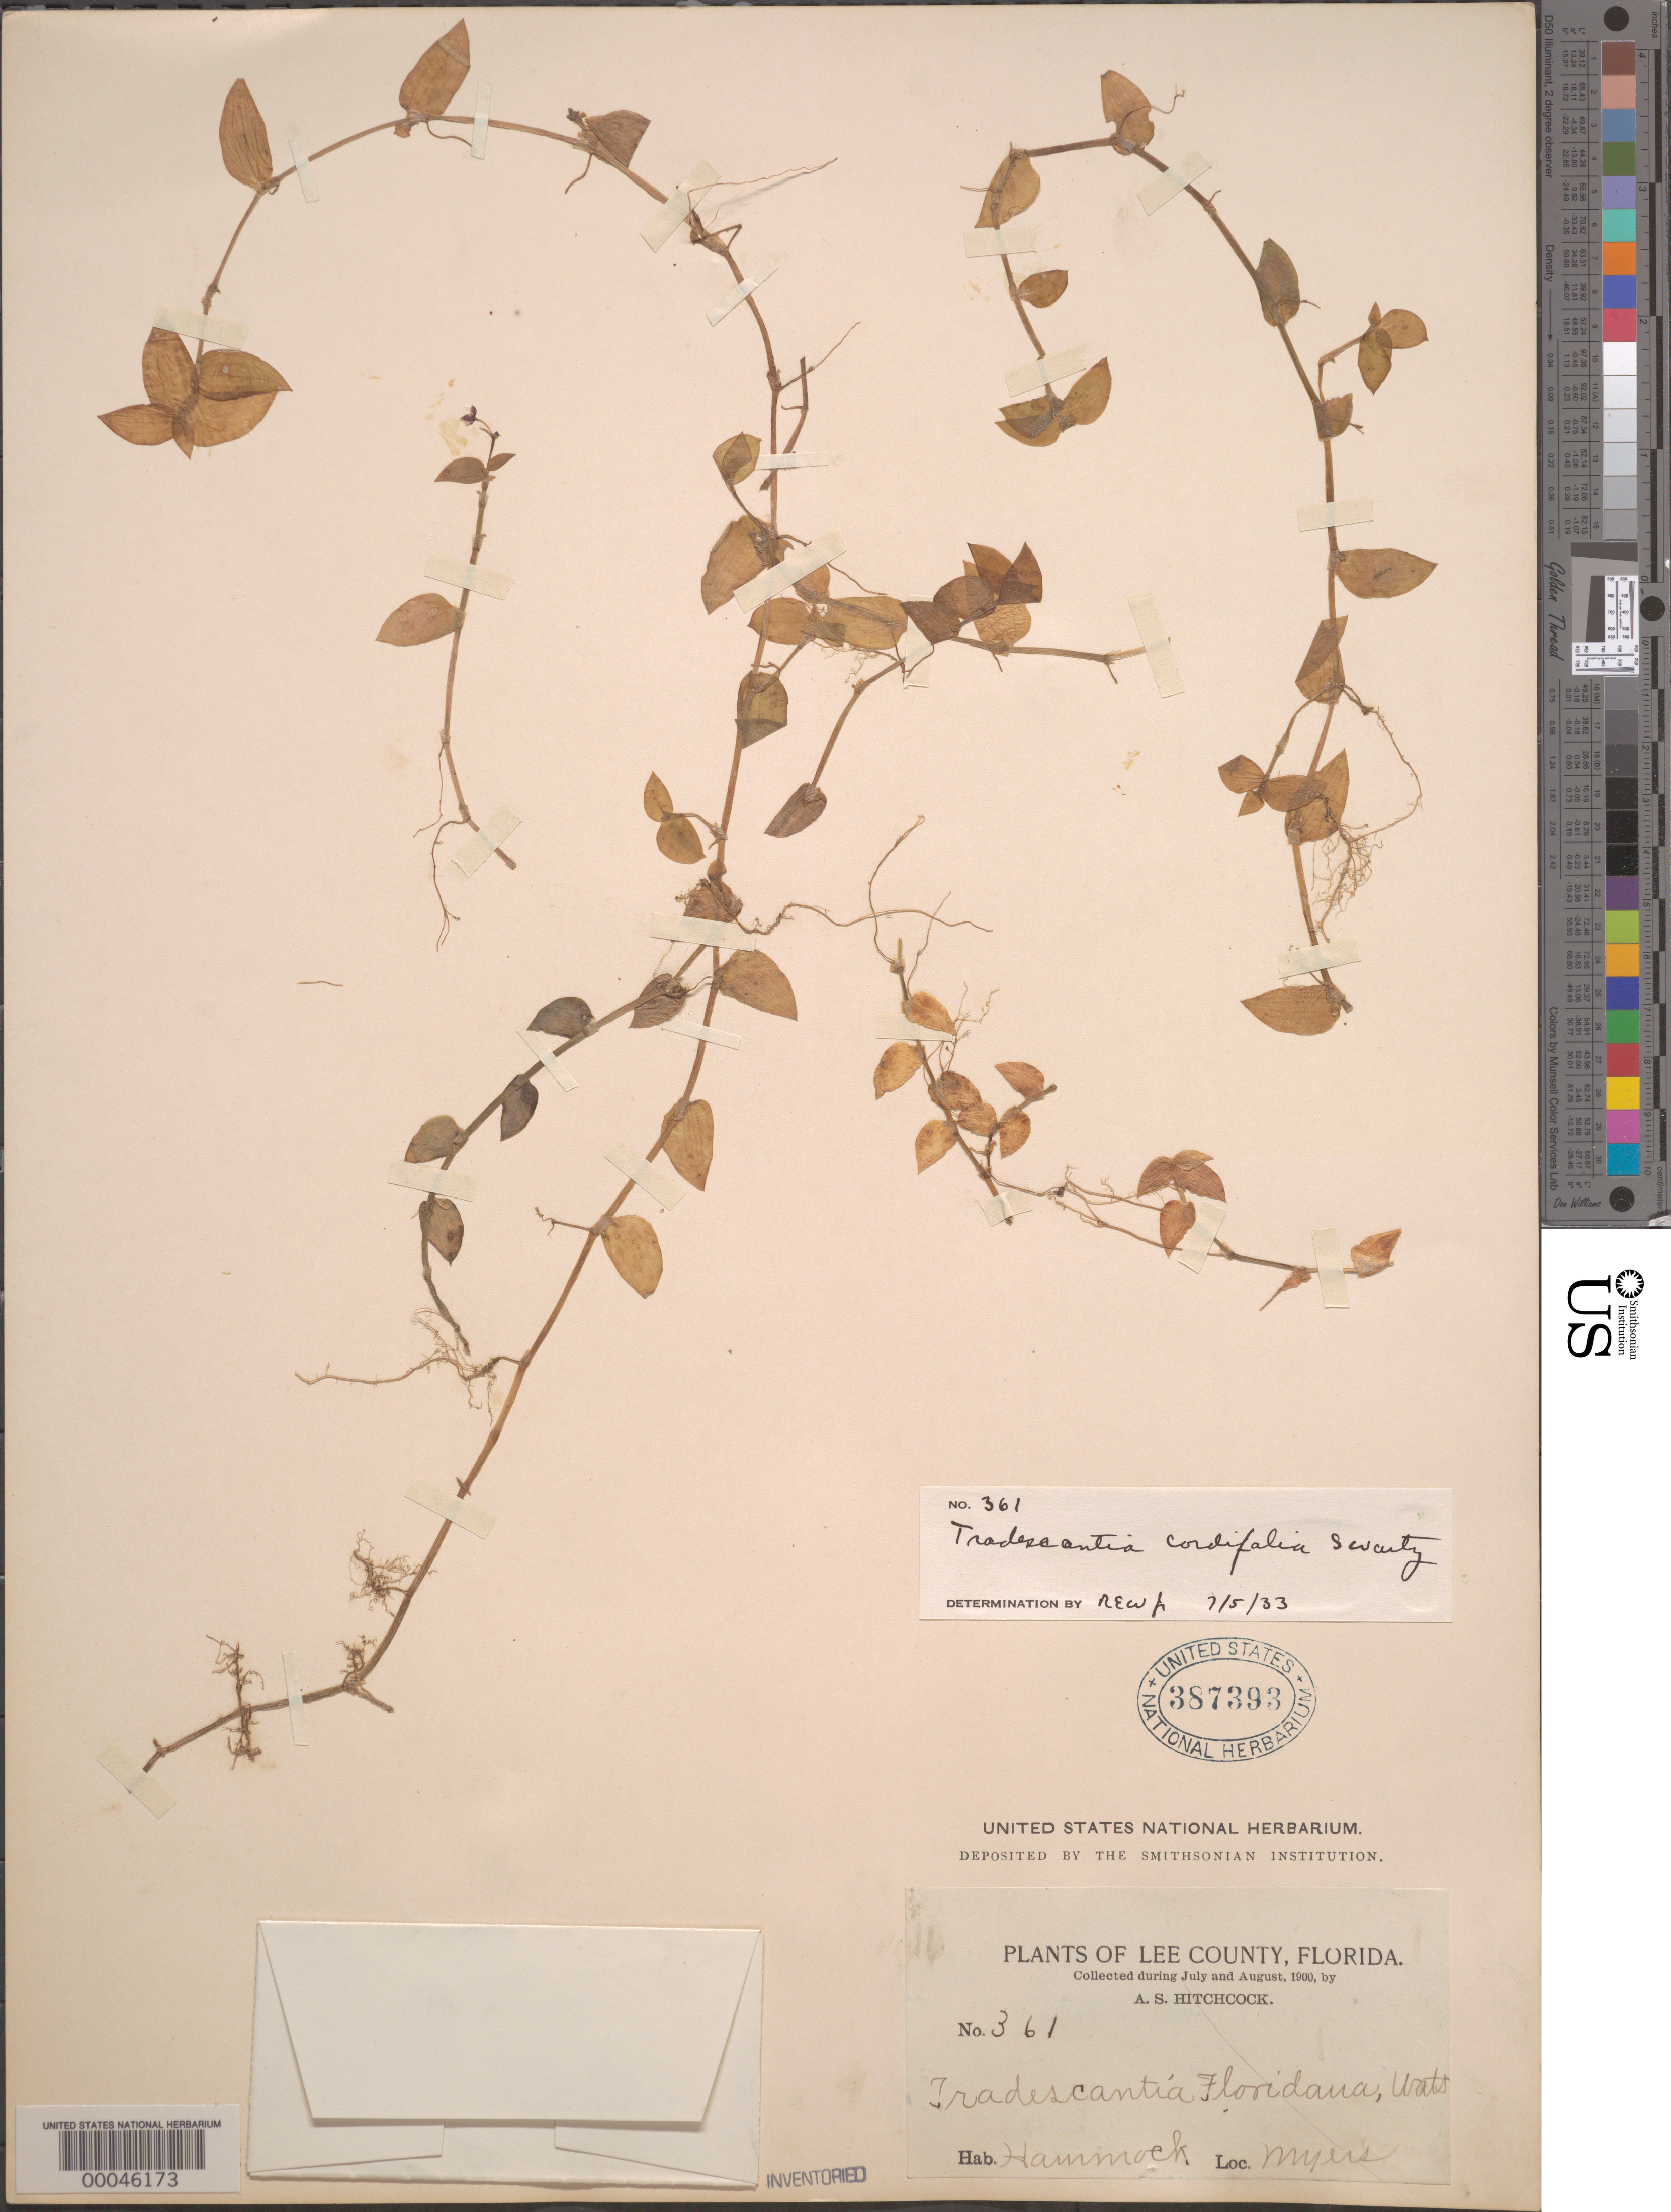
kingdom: Plantae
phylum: Tracheophyta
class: Liliopsida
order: Commelinales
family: Commelinaceae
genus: Callisia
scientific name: Callisia cordifolia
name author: (Sw.) E.S. Anderson & Woodson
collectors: A. S. Hitchcock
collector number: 361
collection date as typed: Jul 1900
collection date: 1900-07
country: United States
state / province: Florida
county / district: Lee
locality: Myers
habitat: Hammock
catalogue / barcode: US 387393